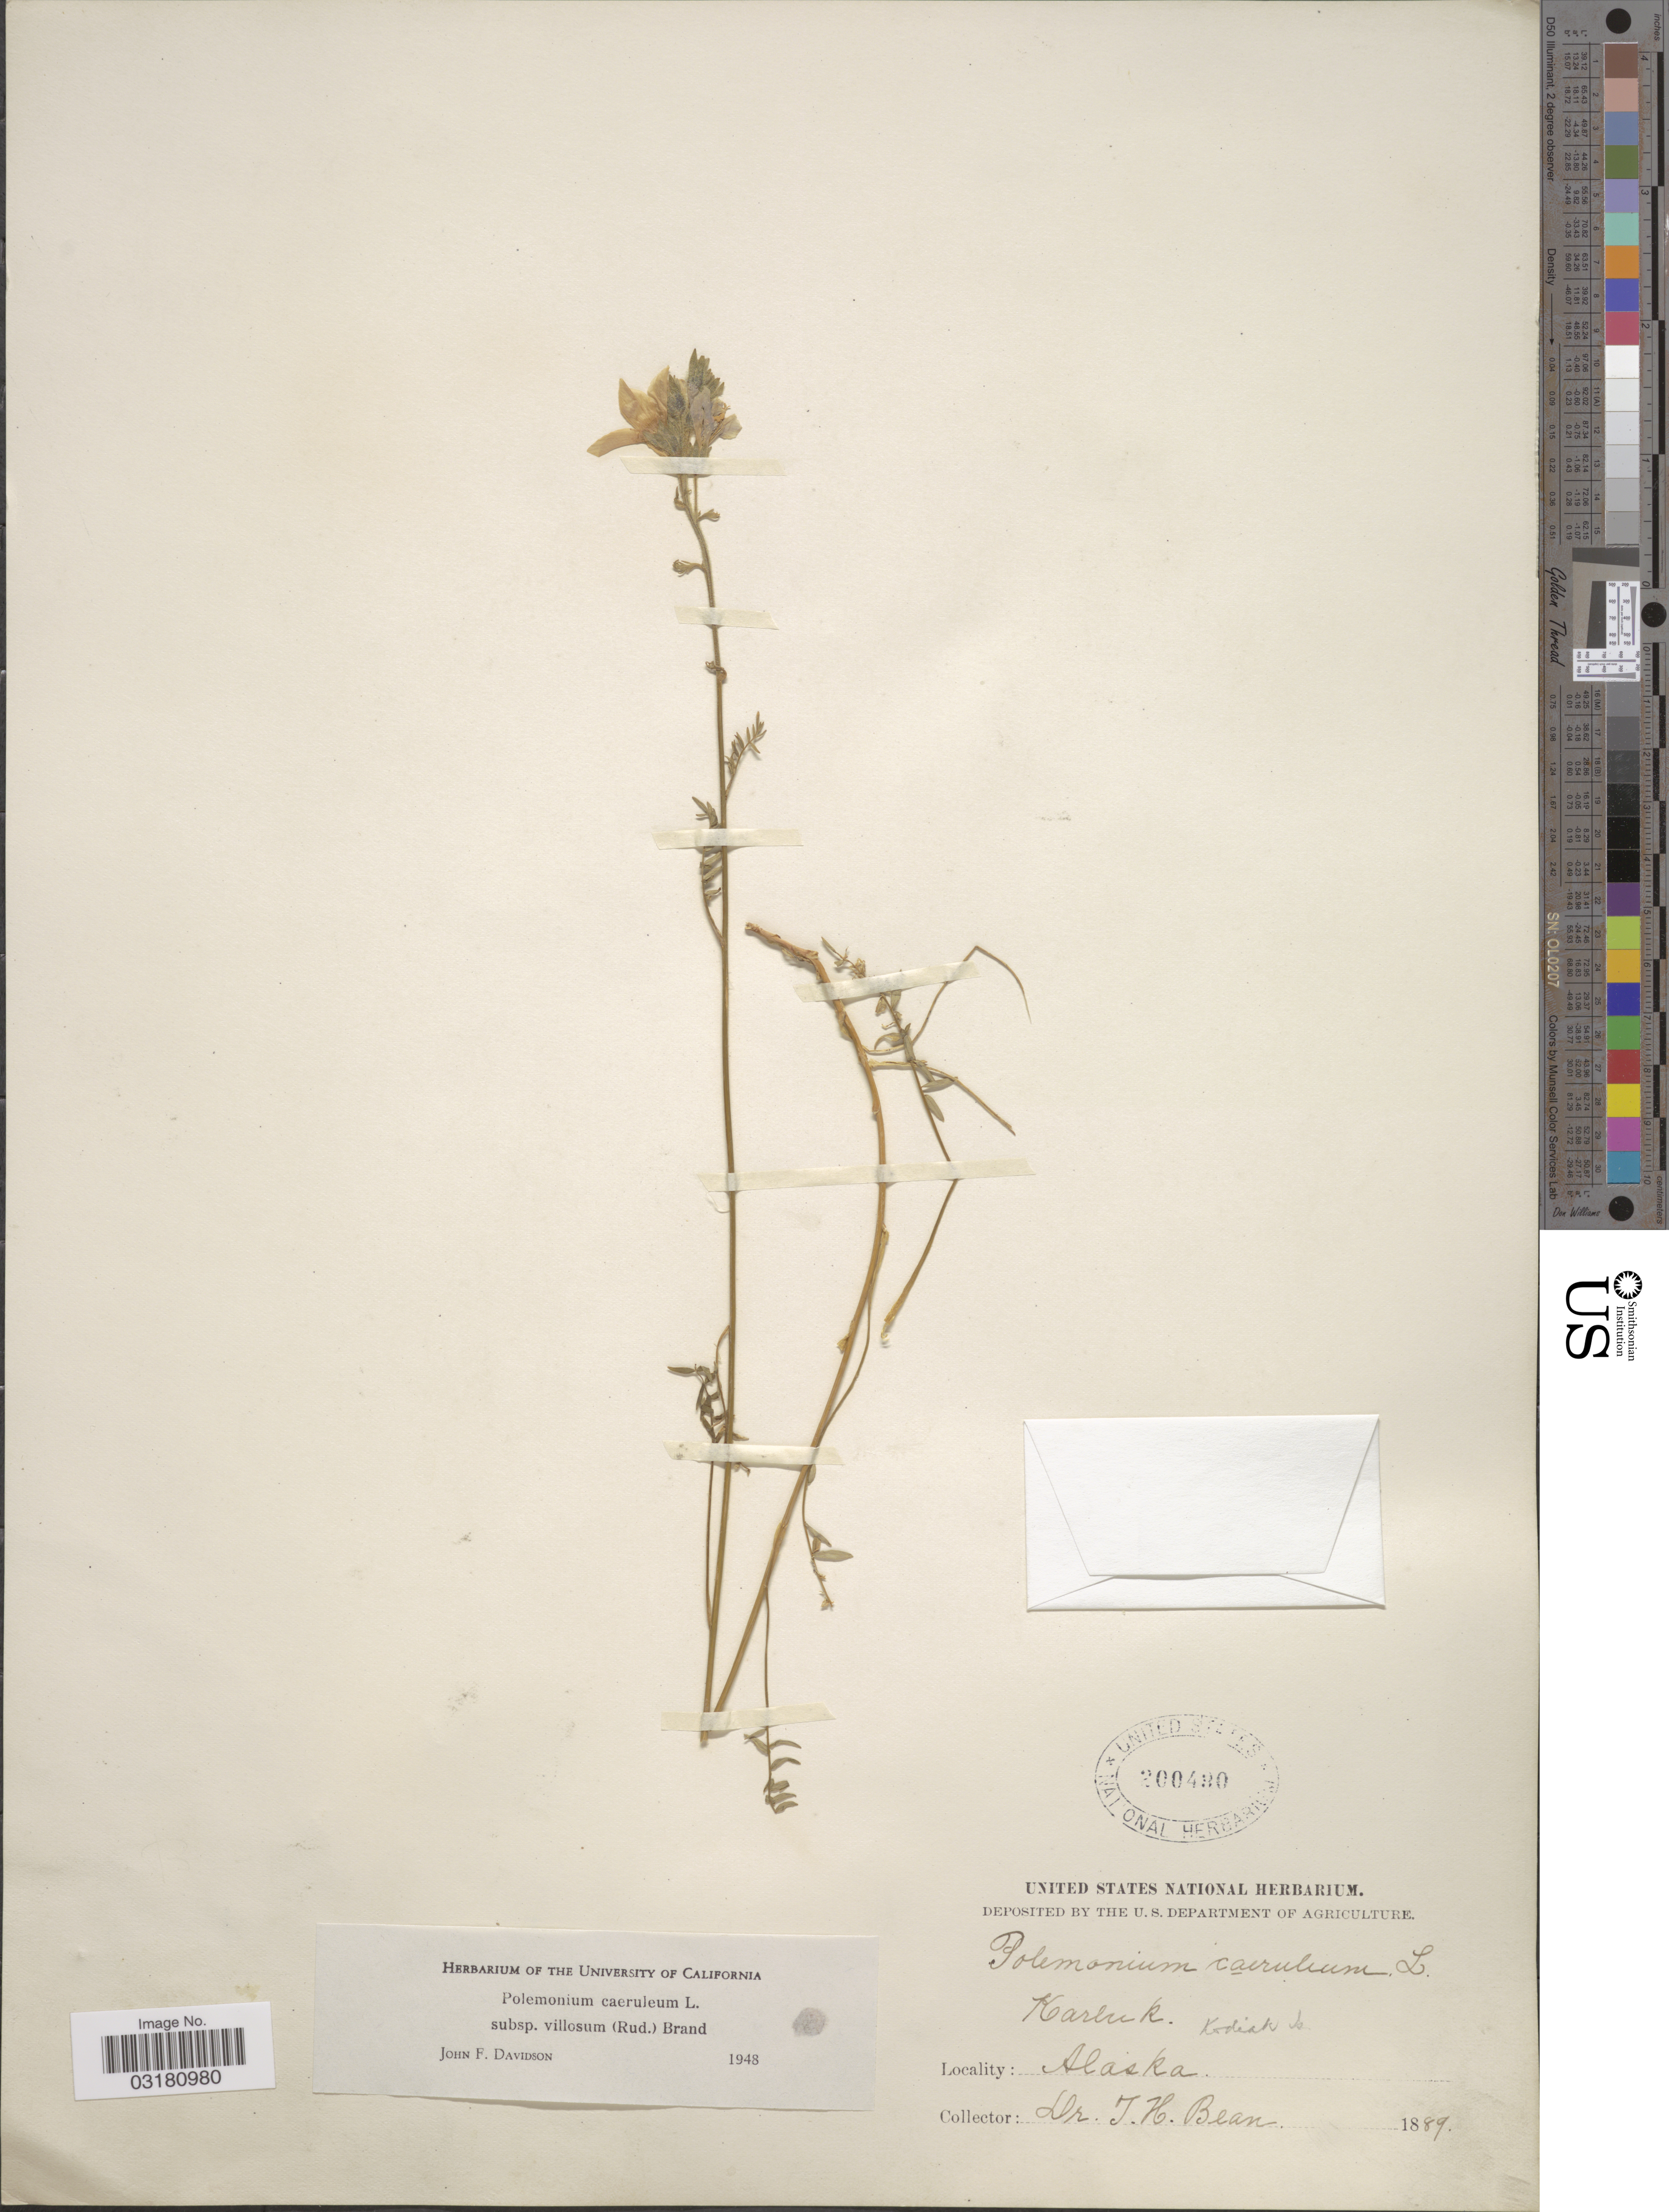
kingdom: Plantae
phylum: Tracheophyta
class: Magnoliopsida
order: Ericales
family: Polemoniaceae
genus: Polemonium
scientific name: Polemonium caeruleum var. villosum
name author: (Rudolph ex Georgi) Brand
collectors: T. Bean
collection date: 1889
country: United States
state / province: Alaska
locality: Karluk. Kodiak Is.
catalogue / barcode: US 200490